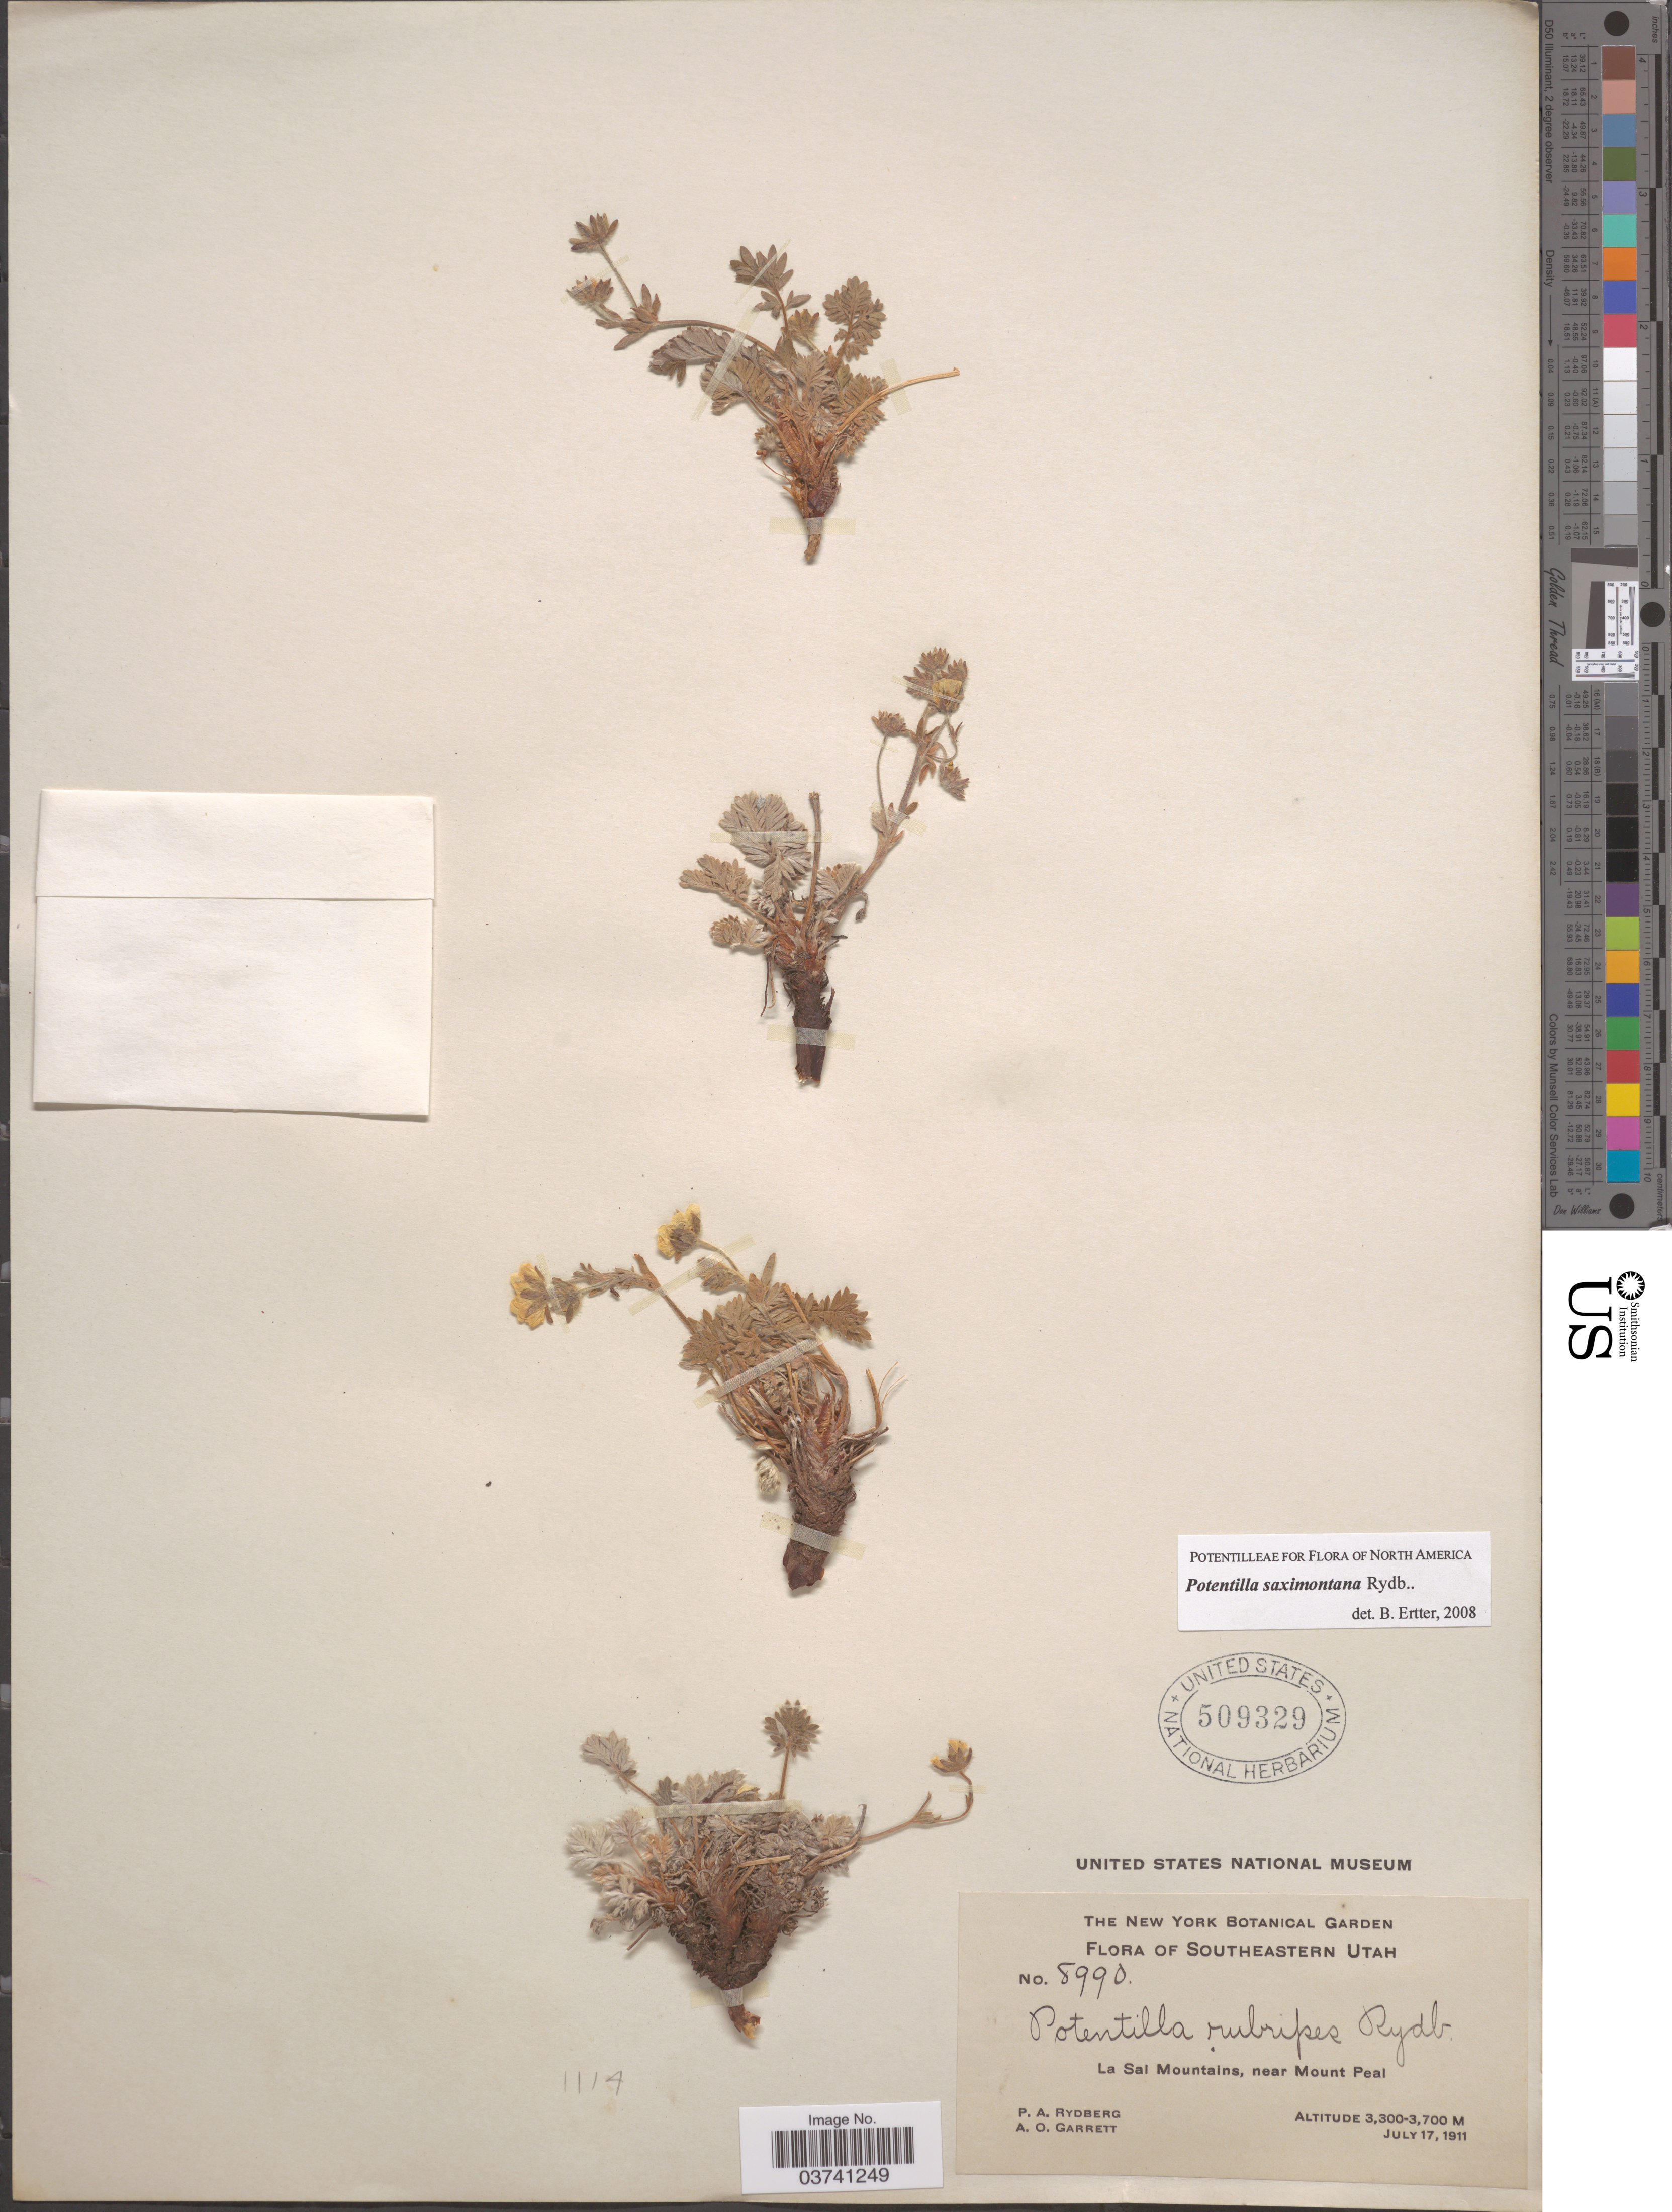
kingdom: Plantae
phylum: Tracheophyta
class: Magnoliopsida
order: Rosales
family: Rosaceae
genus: Potentilla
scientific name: Potentilla saximontana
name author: Rydb.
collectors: A. O. Garrett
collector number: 8990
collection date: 1911-07-17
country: United States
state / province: Utah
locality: Southeastern Utah. La Sal Mountains, near Mount Peal.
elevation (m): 3300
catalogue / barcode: US 509329